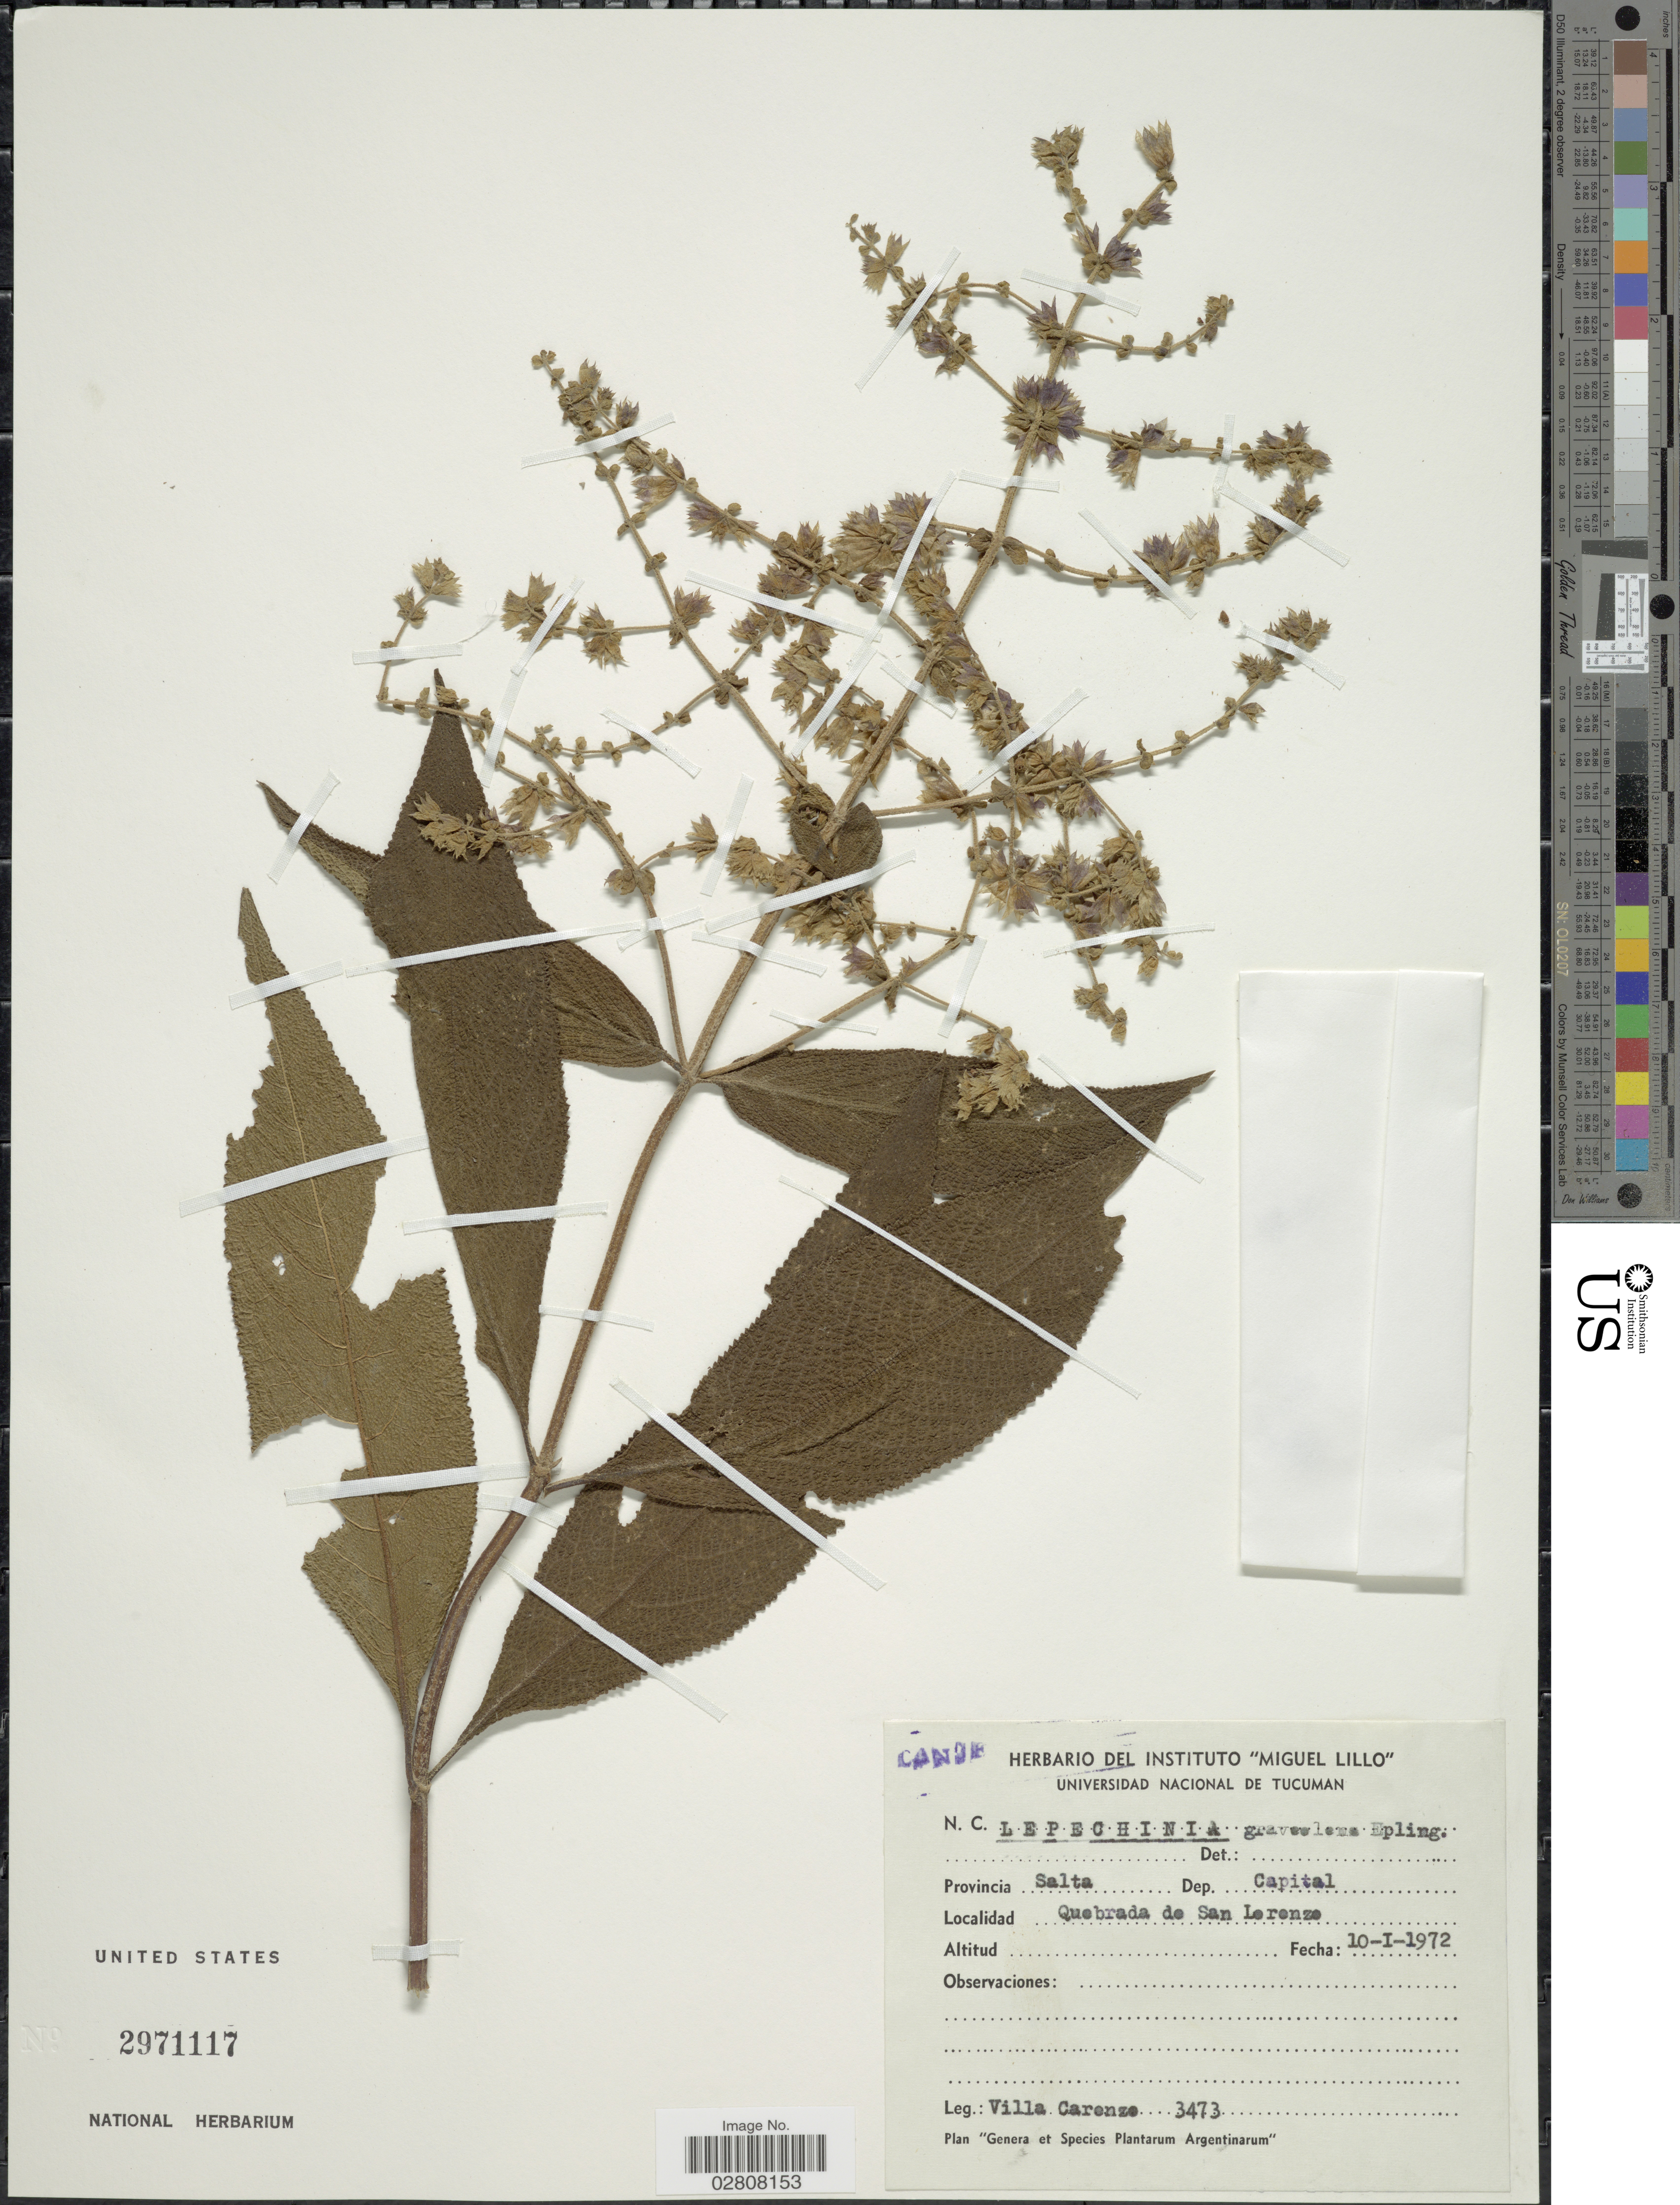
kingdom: Plantae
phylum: Tracheophyta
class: Magnoliopsida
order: Lamiales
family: Lamiaceae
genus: Lepechinia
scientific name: Lepechinia graveolens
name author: (Regel) Epling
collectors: M. Villa Carenzo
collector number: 3473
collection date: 1972-01-10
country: Argentina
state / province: Salta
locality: Provincia Salta. Dep. Capital. Quebrada de San Lorenzo.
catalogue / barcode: US 2971117